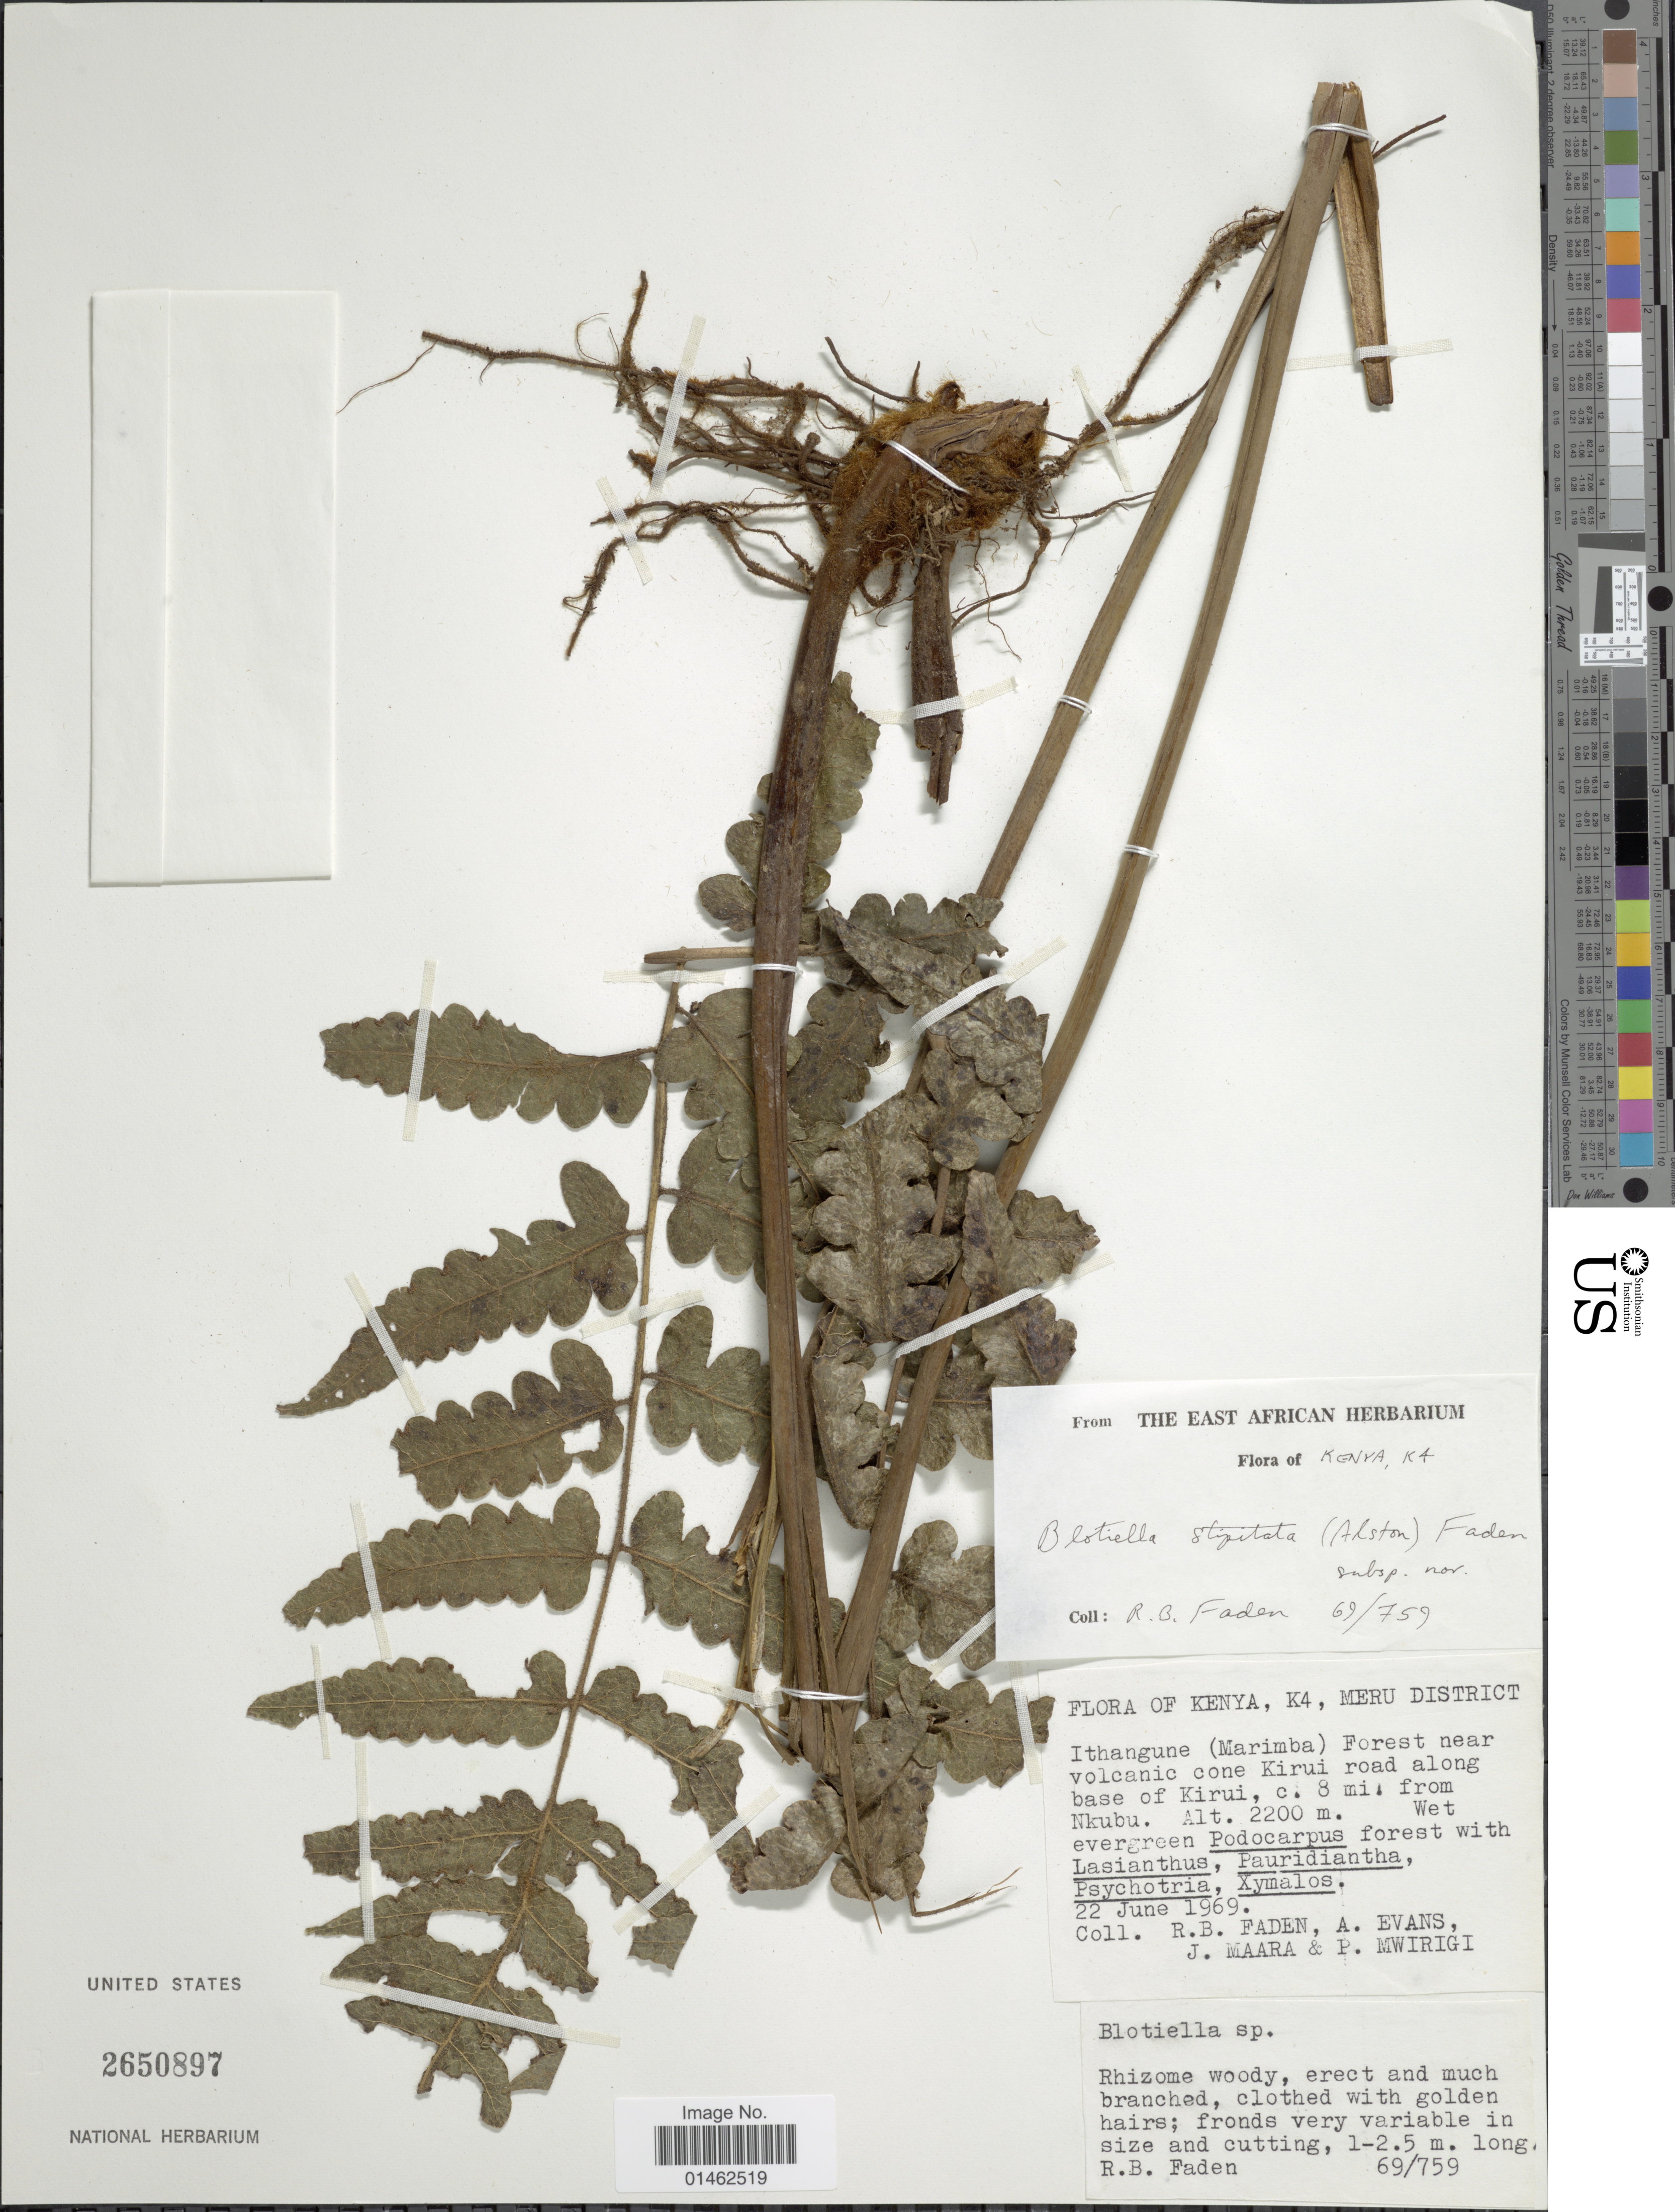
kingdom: Plantae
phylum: Tracheophyta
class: Polypodiopsida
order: Polypodiales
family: Dennstaedtiaceae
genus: Blotiella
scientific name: Blotiella stiptata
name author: (Alston) Faden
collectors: R. B. Faden, A. Evans, J. Maara & P. Mwirigi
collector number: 69/759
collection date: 1969-06-22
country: Kenya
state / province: Meru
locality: Meru District, Ithangune (Marimba) Forest near volcanic cone Kirui road along base of Kirui, c. 8 mi from Nkubu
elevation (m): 2200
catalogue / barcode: US 2650897